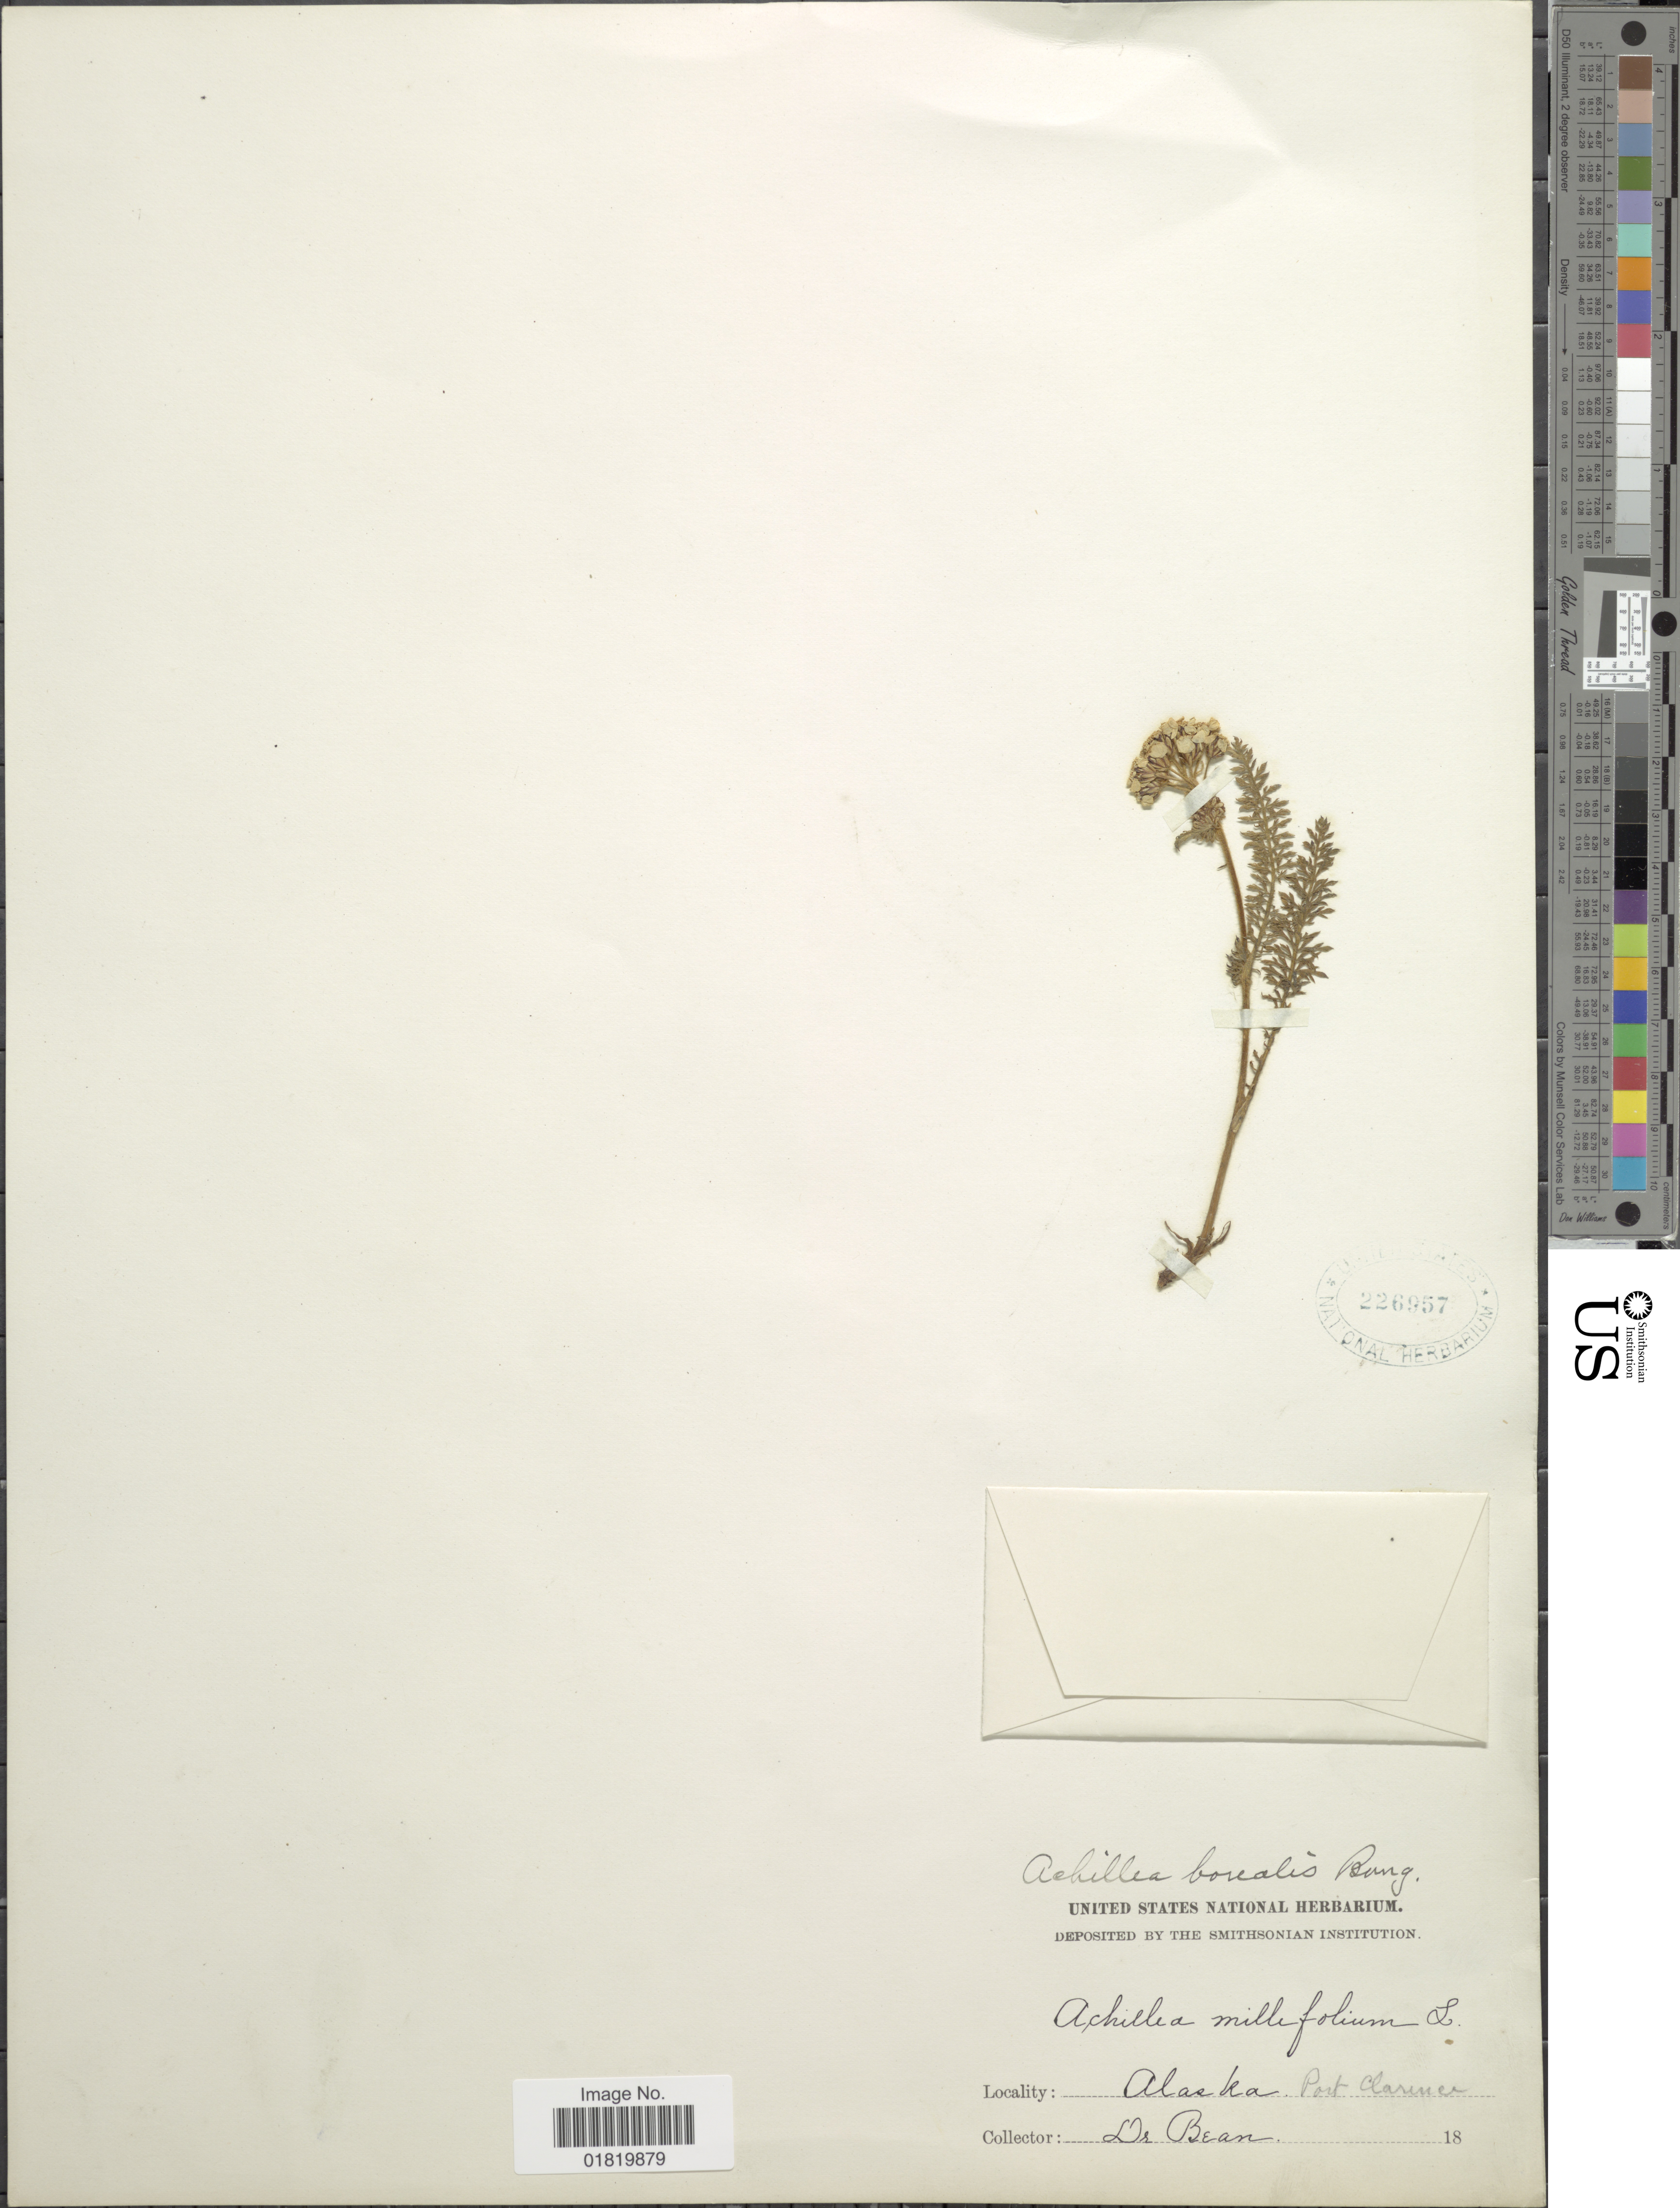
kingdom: Plantae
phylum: Tracheophyta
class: Magnoliopsida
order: Asterales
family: Asteraceae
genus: Achillea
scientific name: Achillea borealis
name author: Bong.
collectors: -. Bean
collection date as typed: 18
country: United States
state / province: Alaska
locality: Port Clarence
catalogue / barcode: US 226957